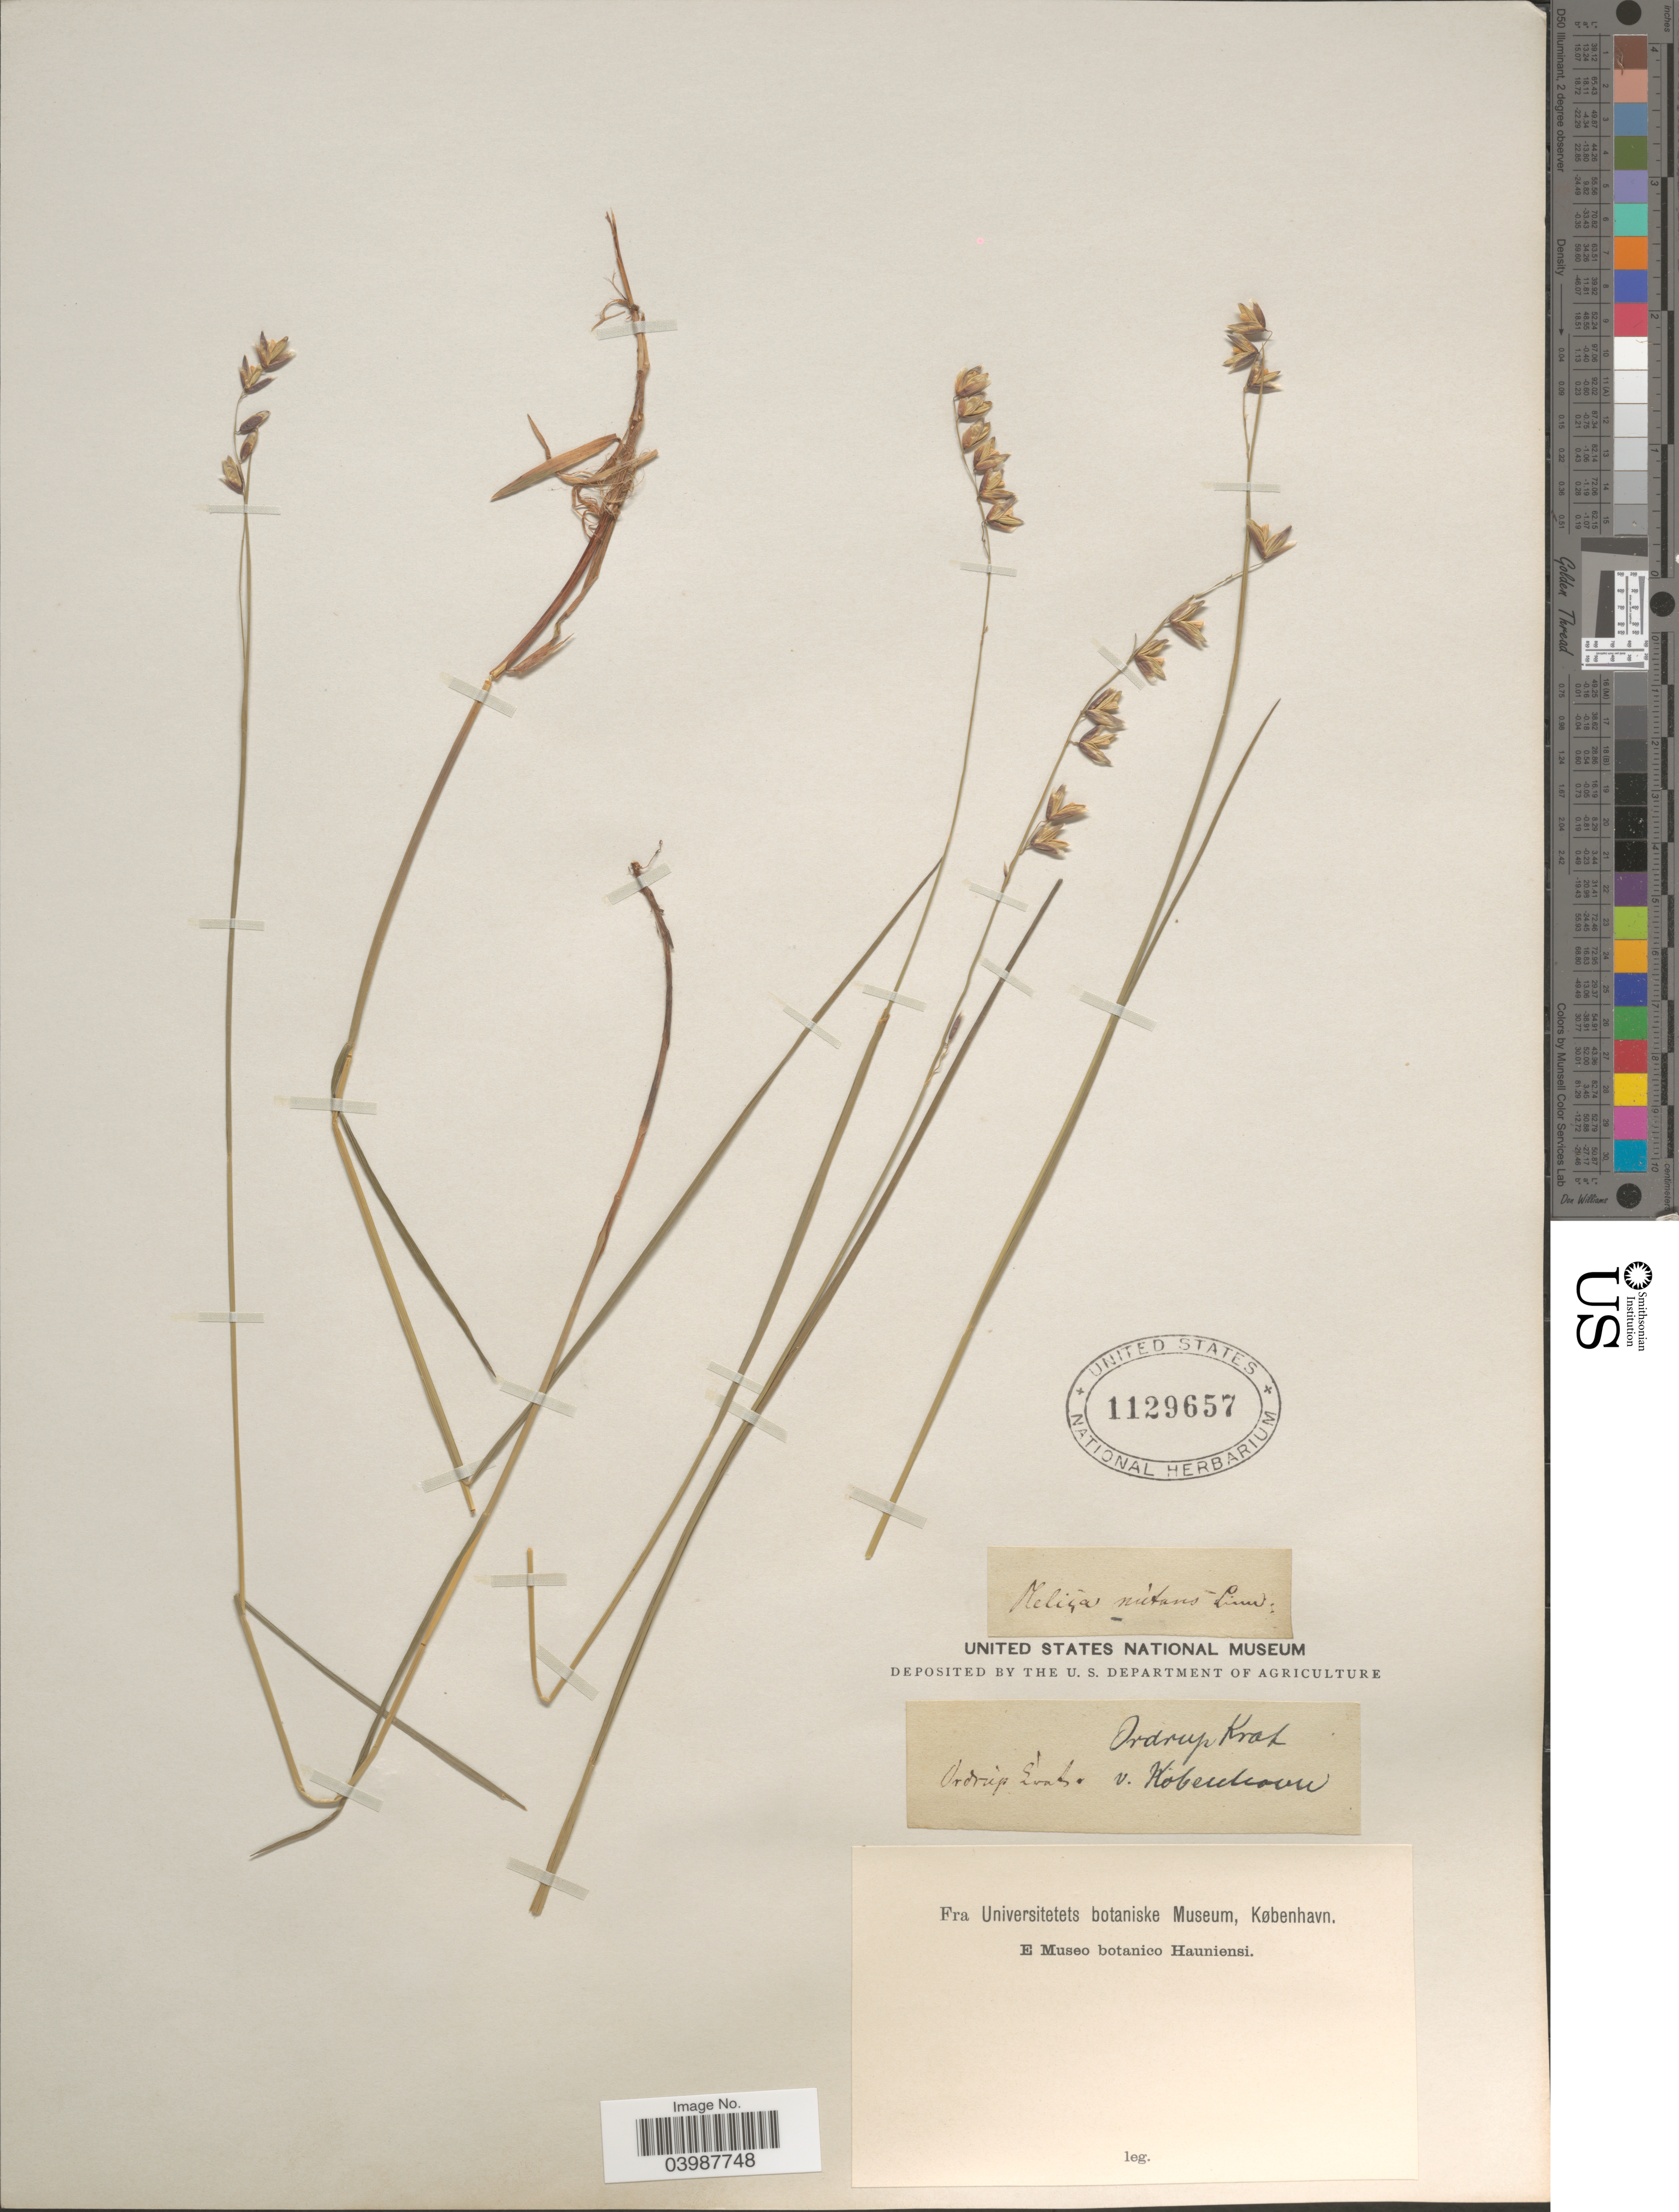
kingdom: Plantae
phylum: Tracheophyta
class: Liliopsida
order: Poales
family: Poaceae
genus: Melica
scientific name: Melica nutans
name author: L.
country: Denmark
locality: Ordrup Krat v. Kobenhavn.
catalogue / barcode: US 1129657